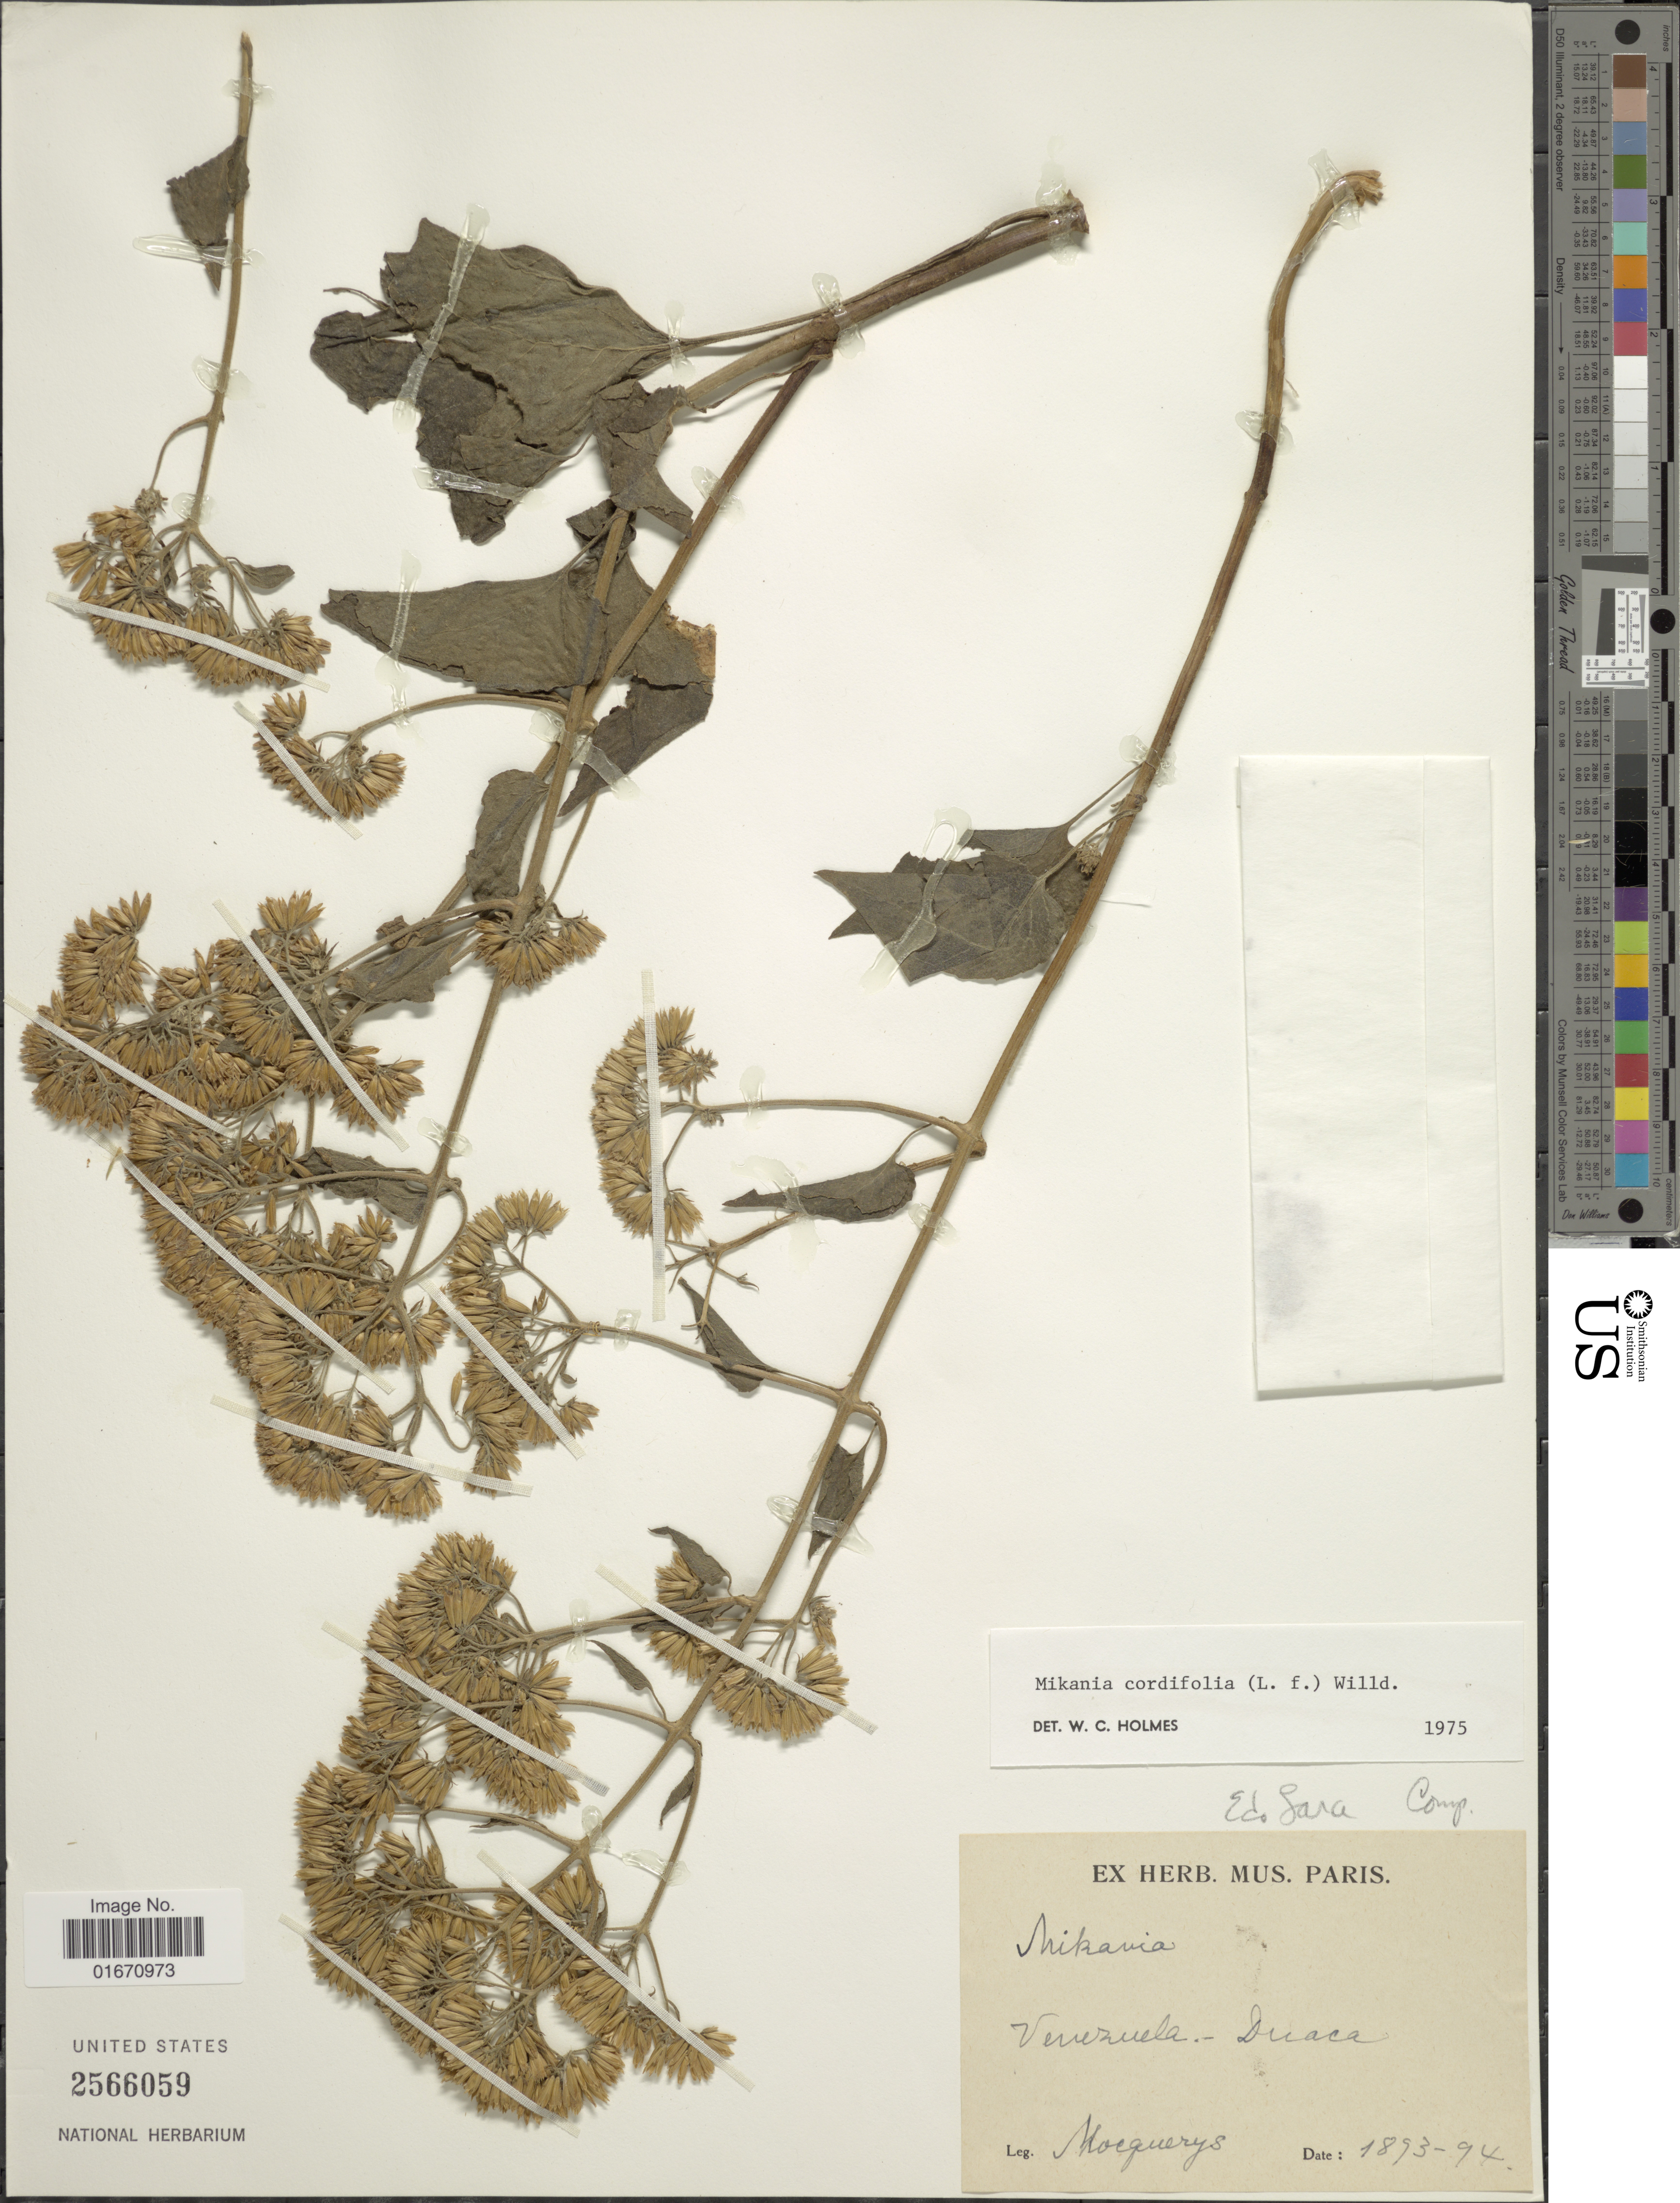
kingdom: Plantae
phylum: Tracheophyta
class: Magnoliopsida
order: Asterales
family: Asteraceae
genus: Mikania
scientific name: Mikania cordifolia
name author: Kunth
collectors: A. Mocquerys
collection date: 1893/1894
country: Venezuela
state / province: Lara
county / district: Crespo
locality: Duaca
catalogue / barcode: US 2566059